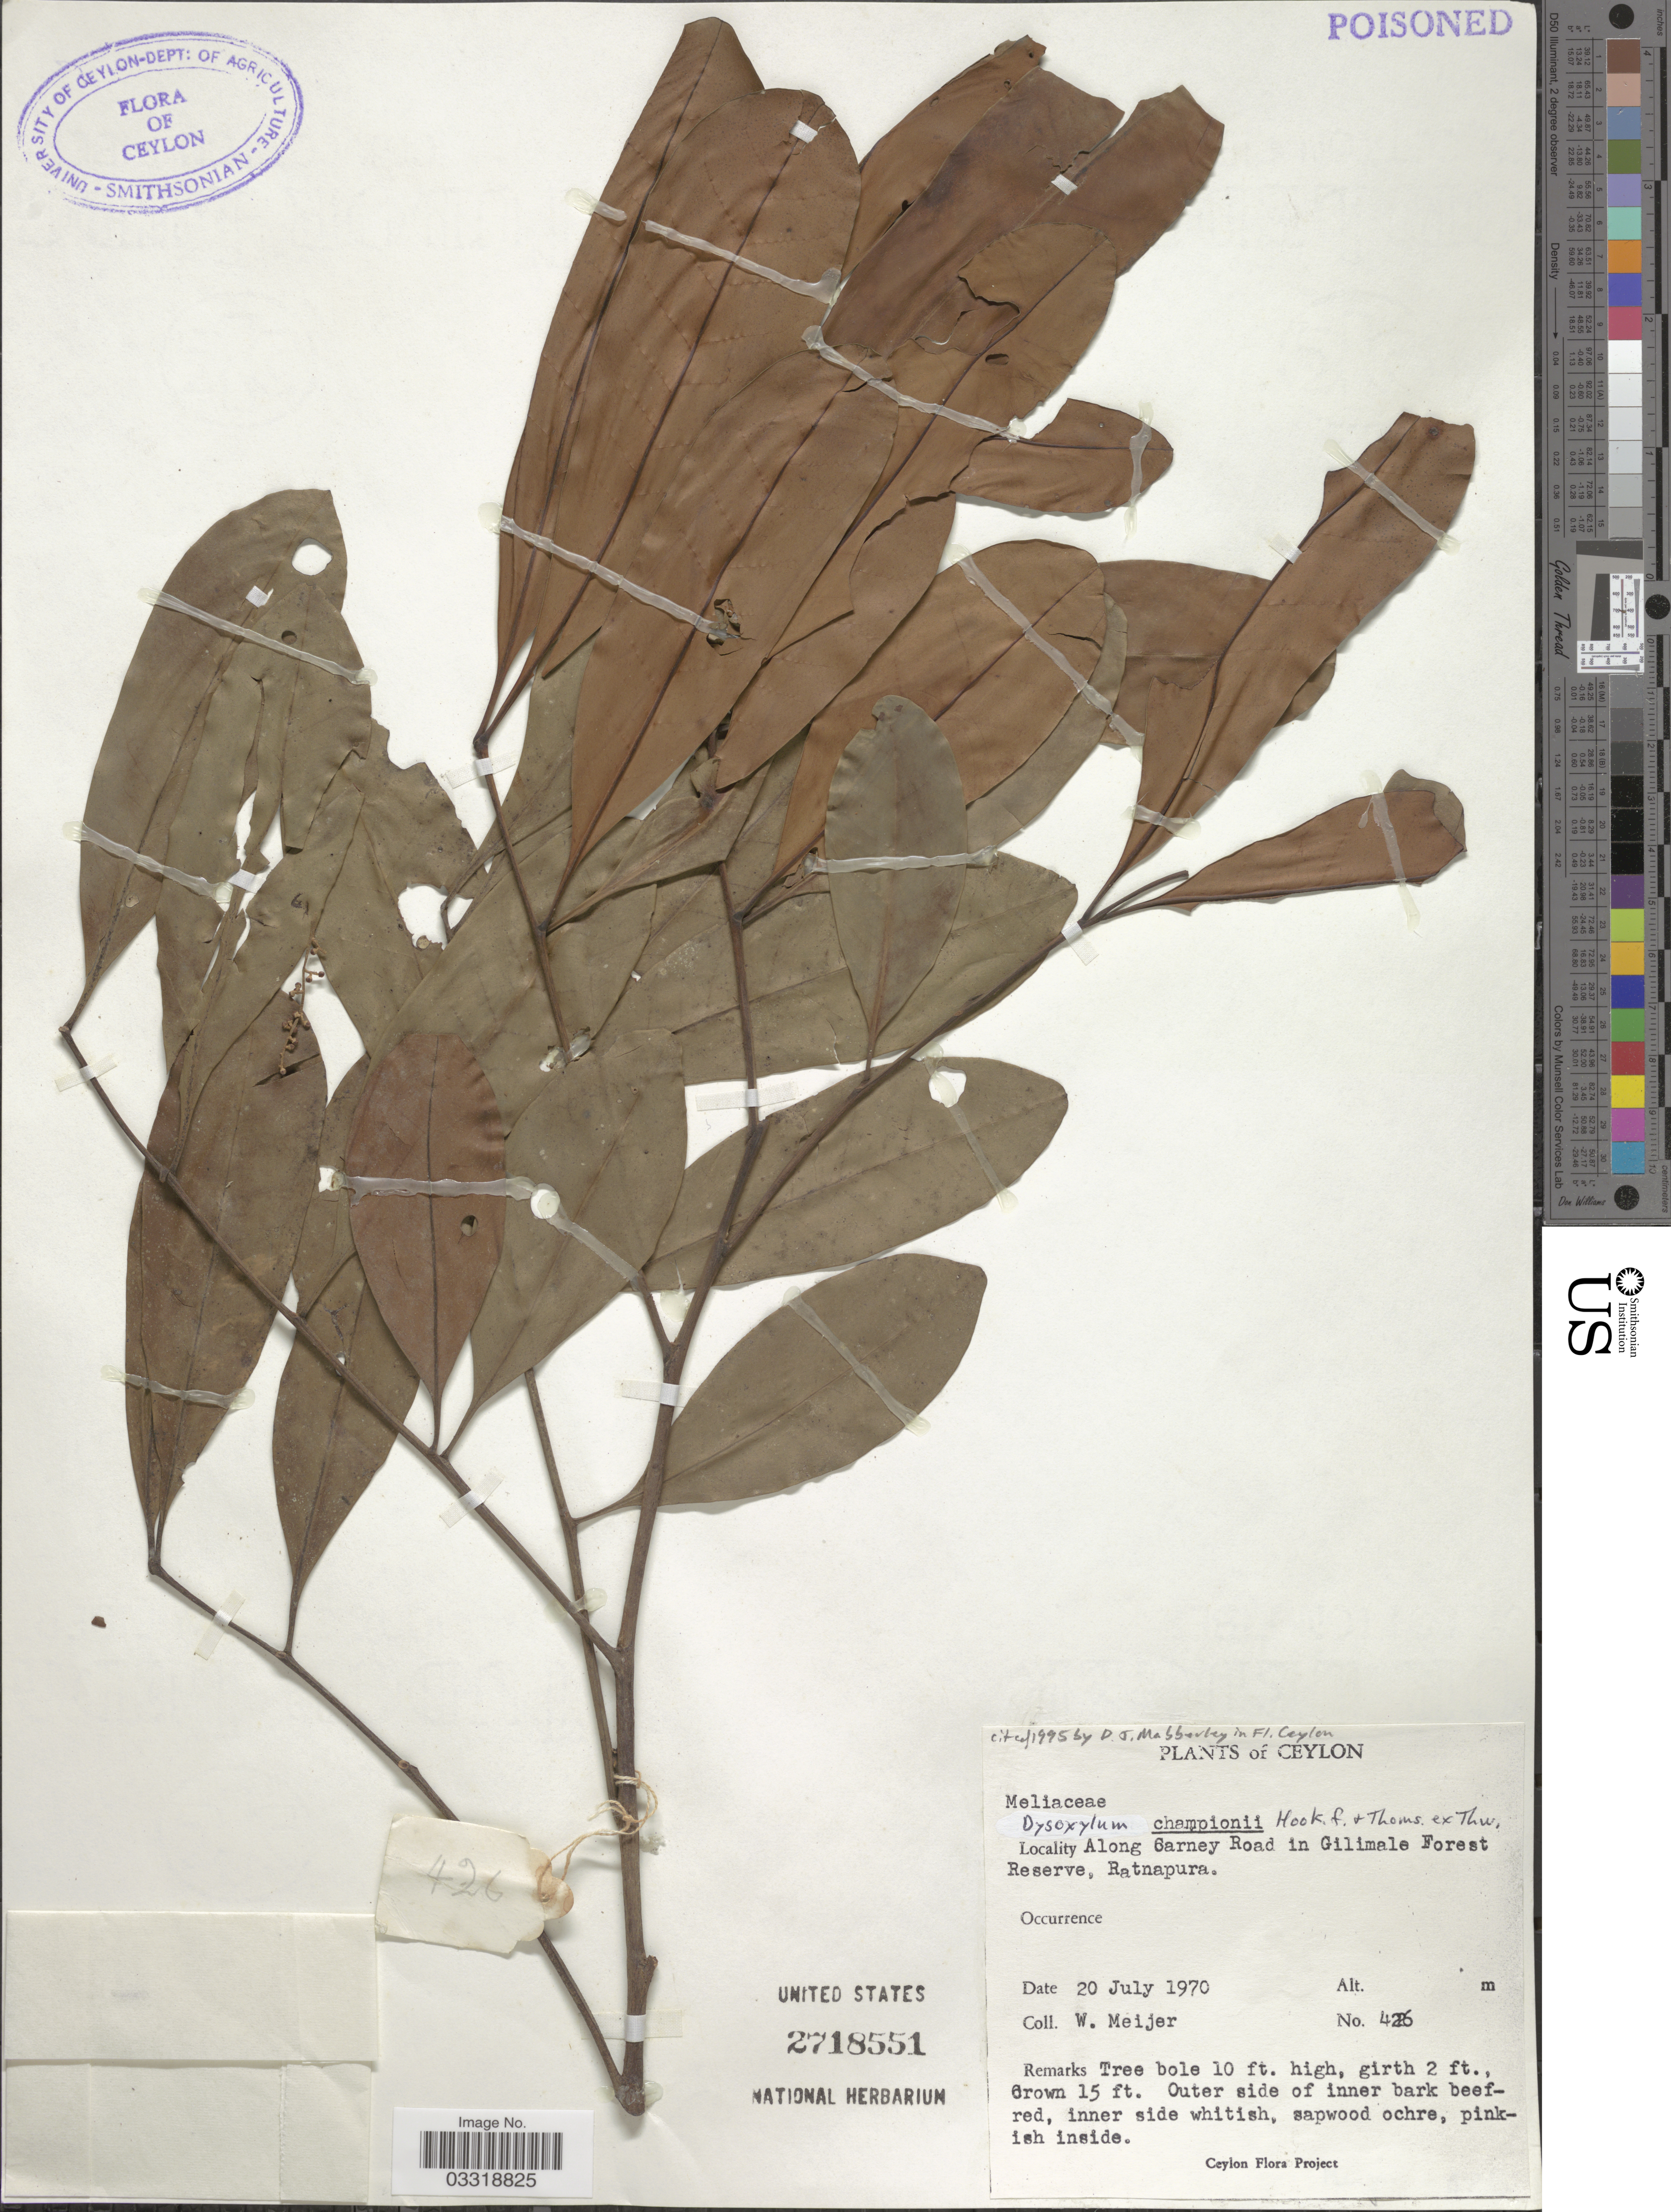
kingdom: Plantae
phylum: Tracheophyta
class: Magnoliopsida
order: Sapindales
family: Meliaceae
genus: Pseudocarapa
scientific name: Pseudocarapa championii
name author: (Hook. f. & Thomson ex Thwaites) Hemsl.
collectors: W. Meijer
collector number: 426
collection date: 1970-07-20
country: Sri Lanka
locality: Ceylon. Along Carney Road in Gilimale Forest Reserve, Ratnapura.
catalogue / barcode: US 2718551